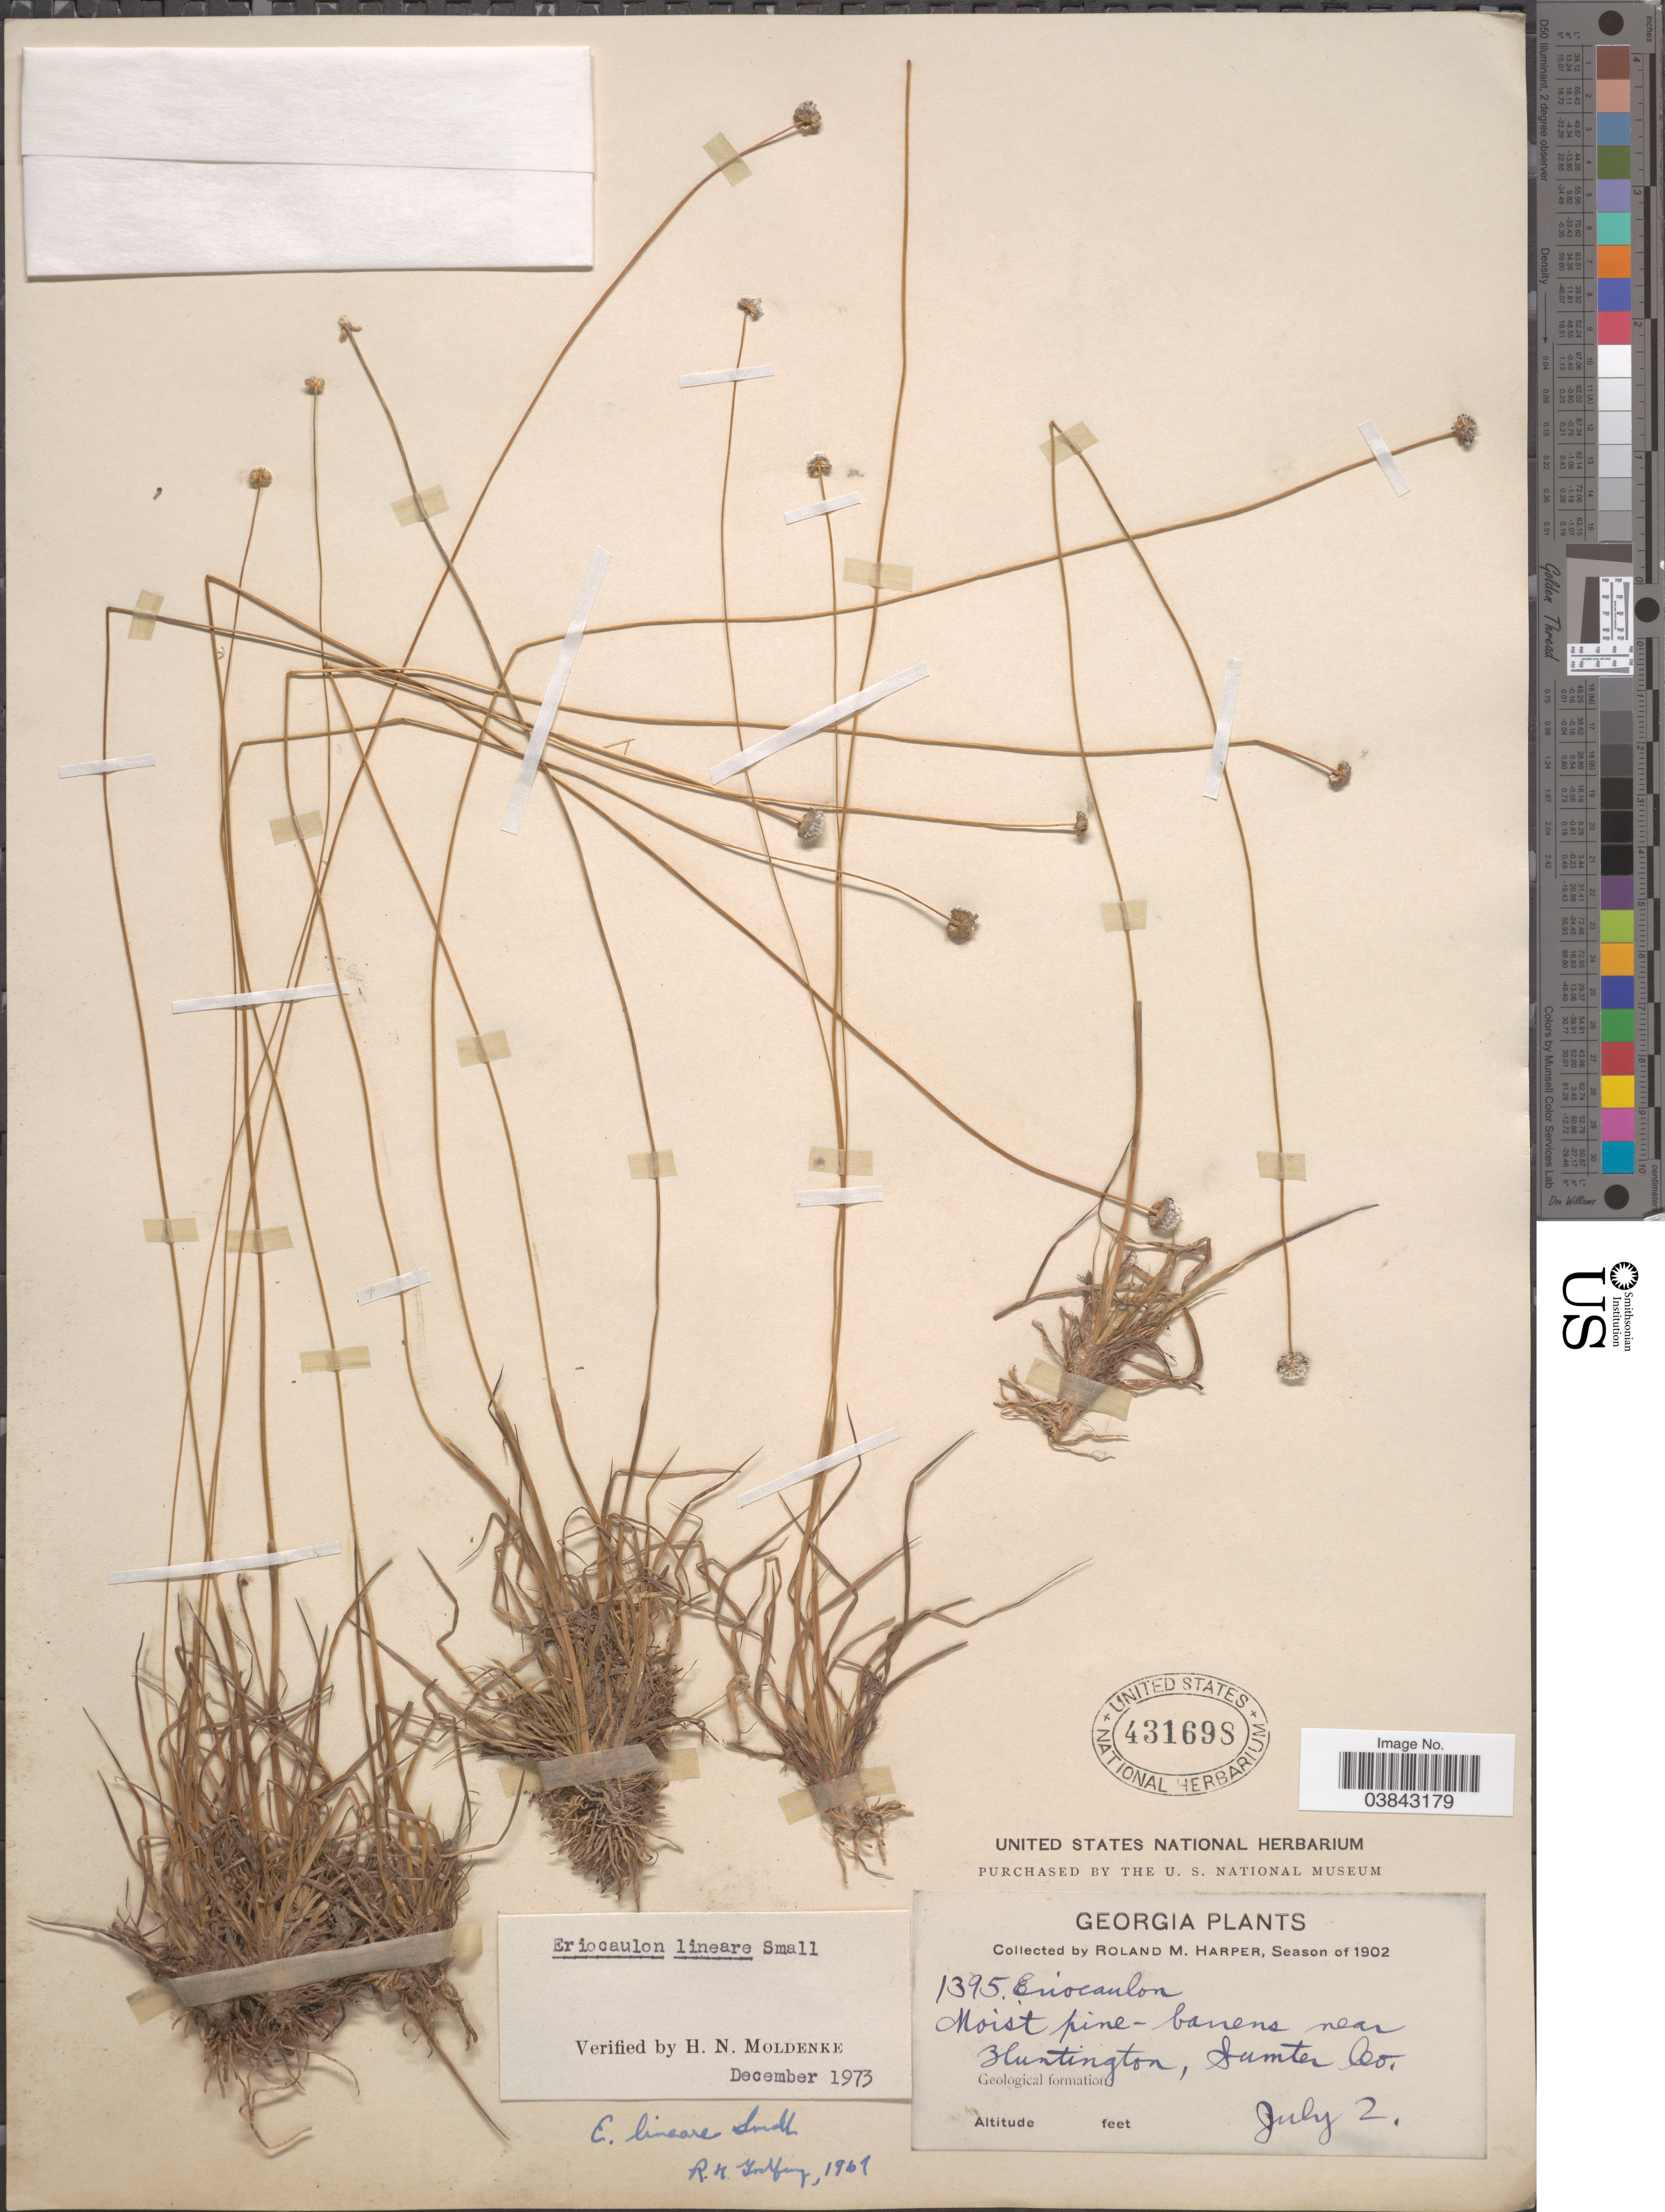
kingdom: Plantae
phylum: Tracheophyta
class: Liliopsida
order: Poales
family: Eriocaulaceae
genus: Eriocaulon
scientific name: Eriocaulon lineare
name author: Small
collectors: R. M. Harper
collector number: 1395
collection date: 1902-07-02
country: United States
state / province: Georgia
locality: Near Bluntington, Sumter Co.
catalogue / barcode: US 431698